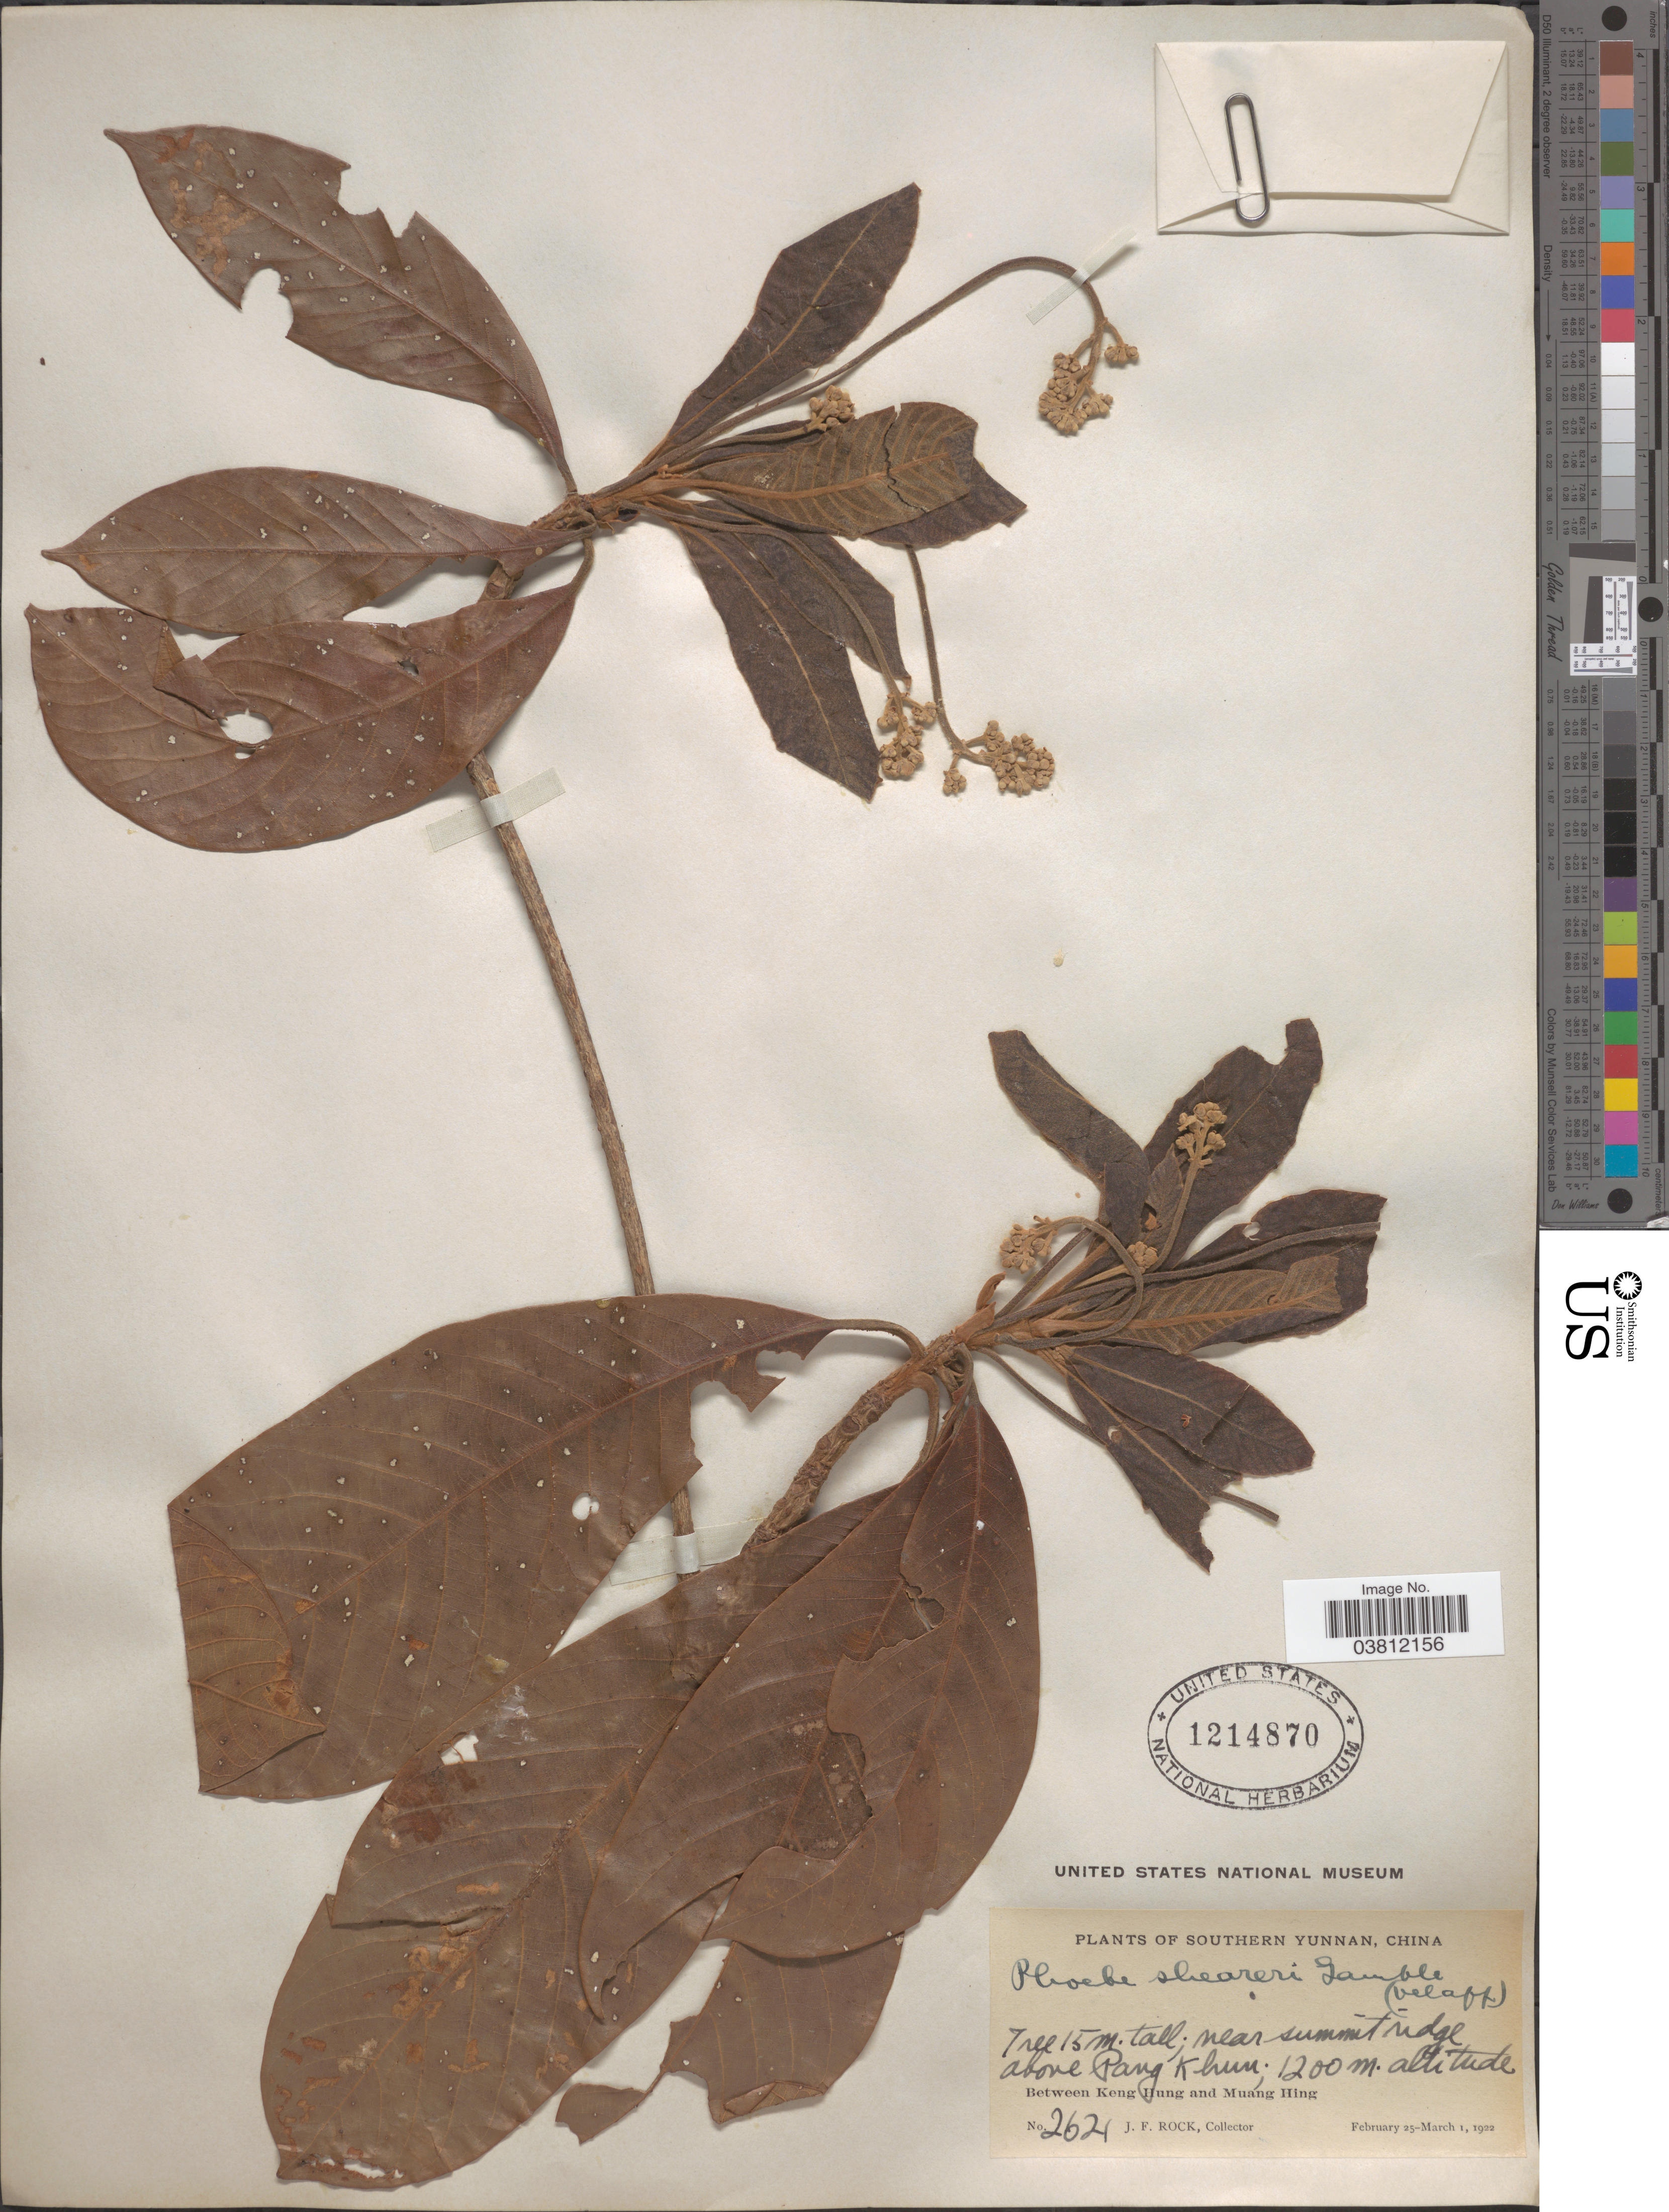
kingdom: Plantae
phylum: Tracheophyta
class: Magnoliopsida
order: Laurales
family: Lauraceae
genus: Phoebe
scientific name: Phoebe sheareri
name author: (Hemsl.) Gamble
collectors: J. Rock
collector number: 2621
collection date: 1922-02-25/1922-03-01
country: China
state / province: Yunnan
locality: Southern Yunnan. Near summit ridge above Pang Khun [interpreted]. Between Keng Hung and Muang Hing.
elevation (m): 1200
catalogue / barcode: US 1214870